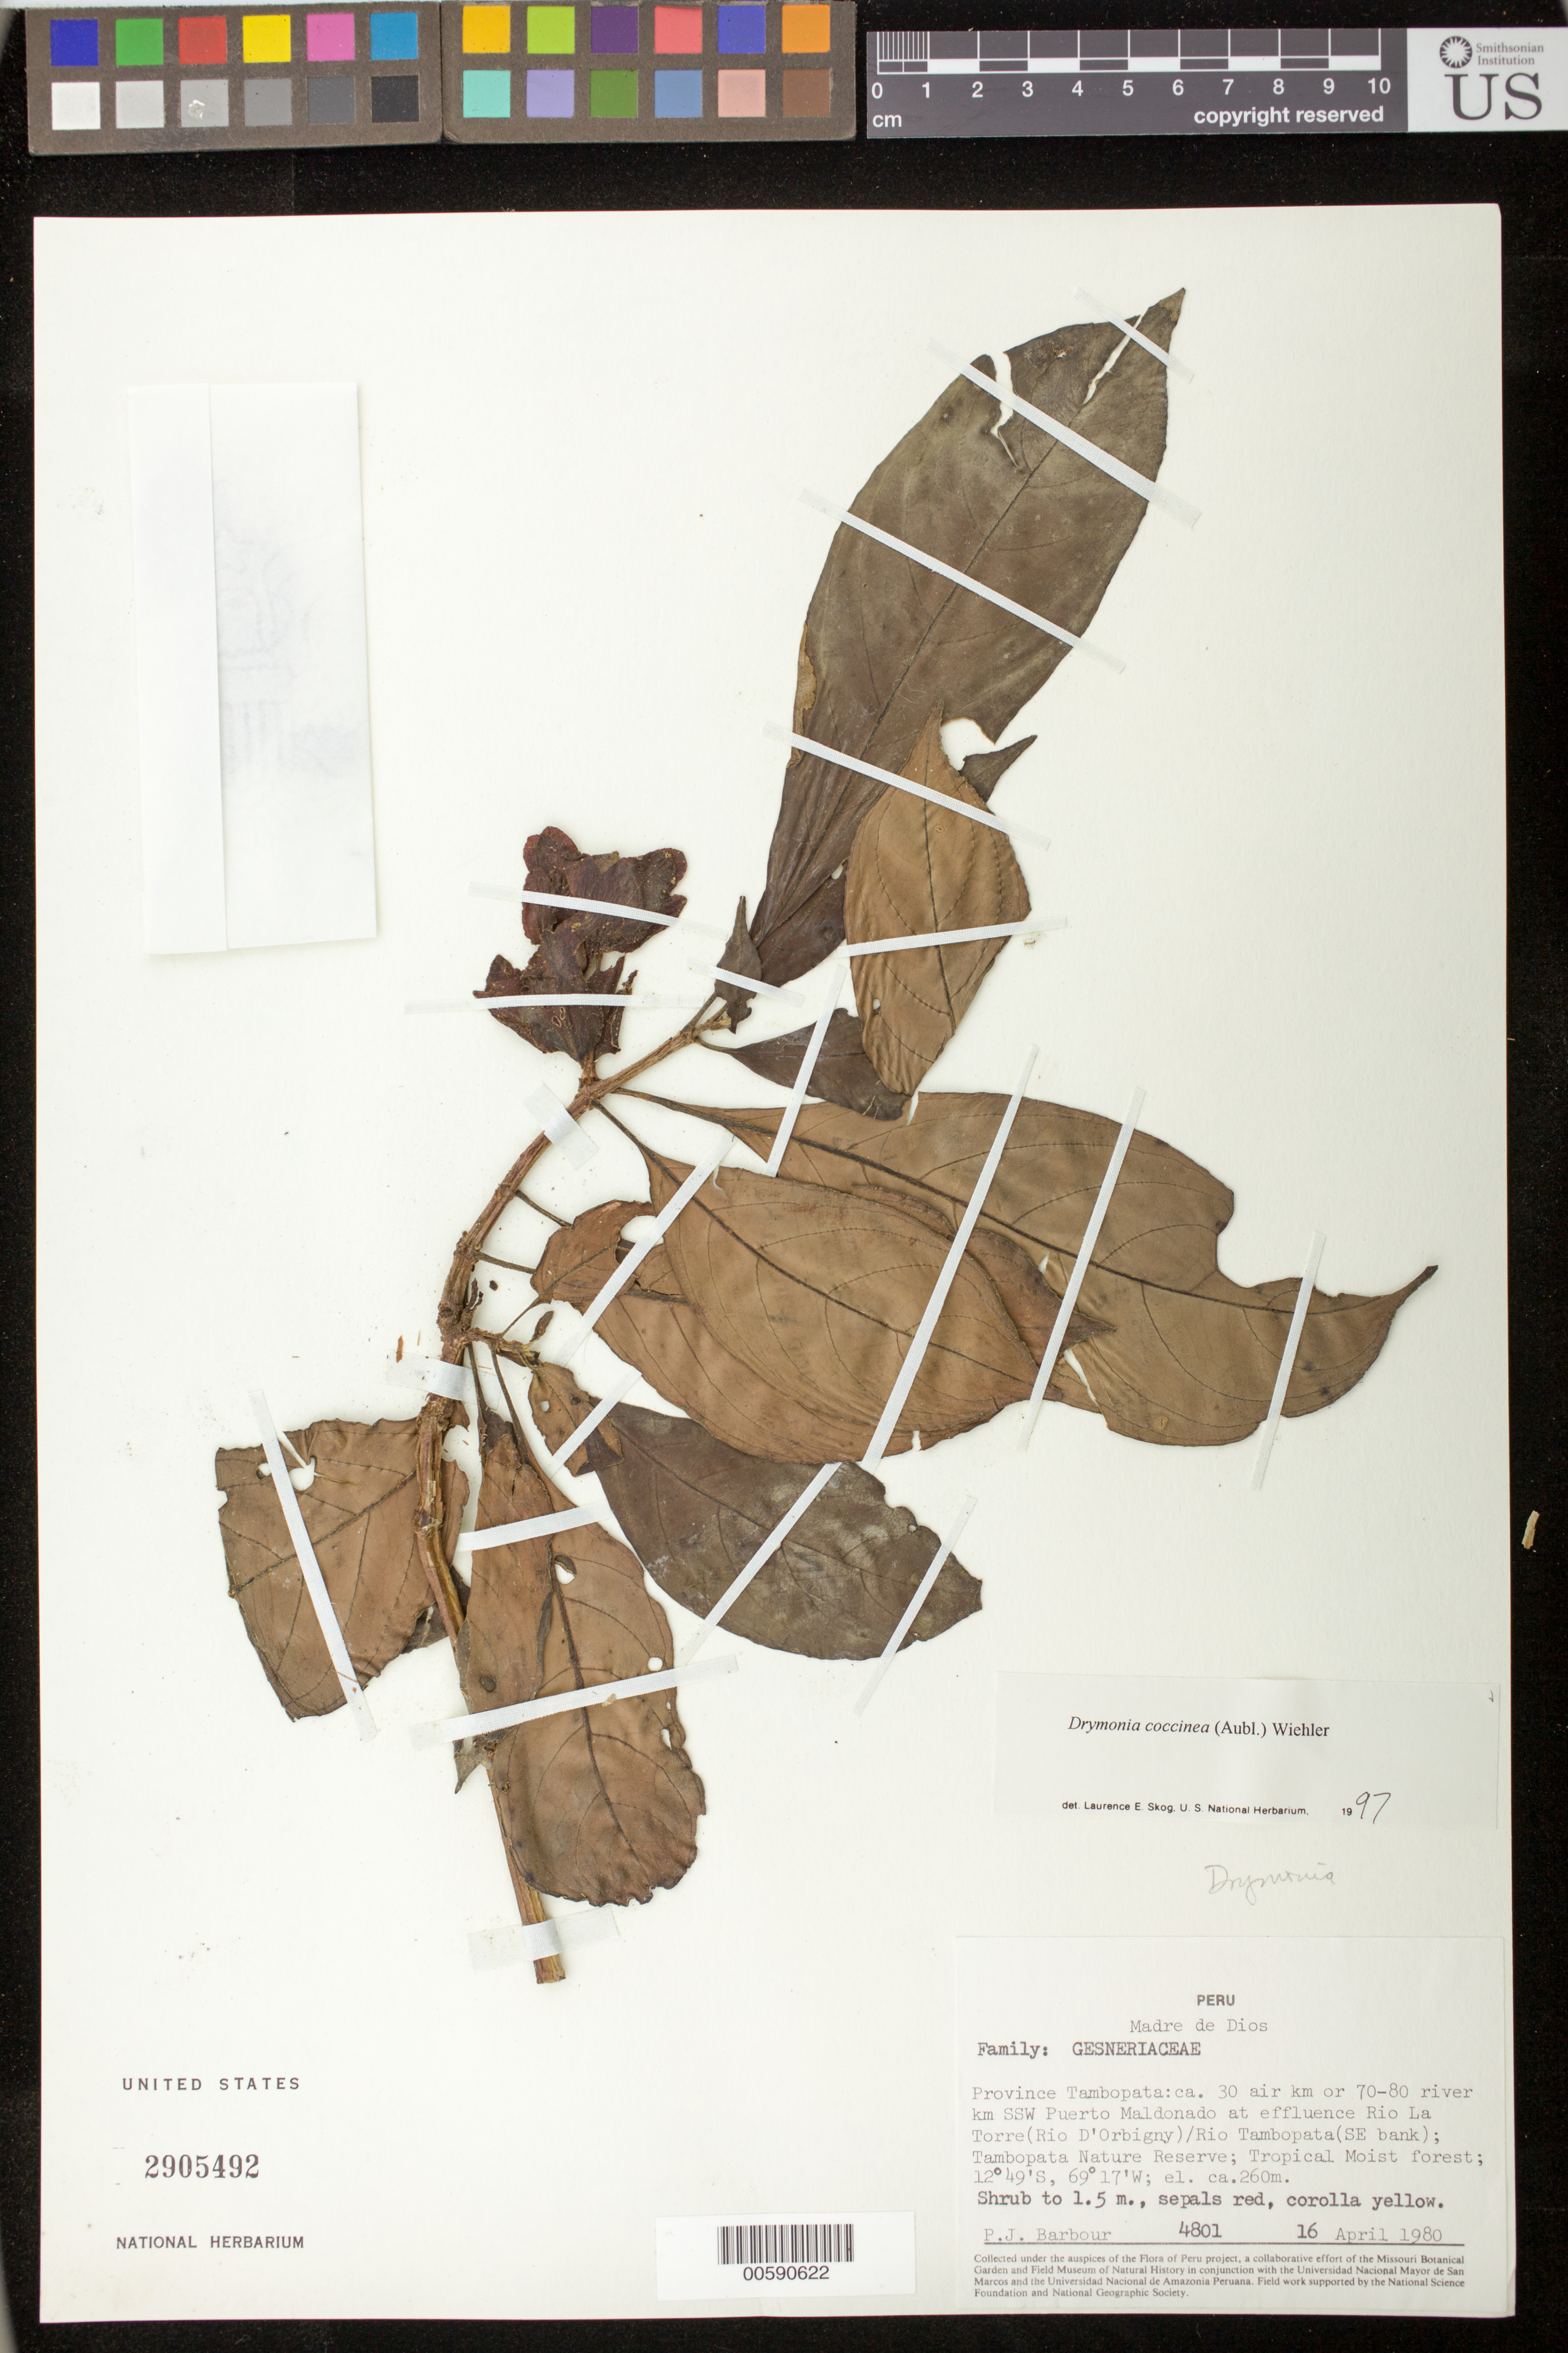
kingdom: Plantae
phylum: Tracheophyta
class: Magnoliopsida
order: Lamiales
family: Gesneriaceae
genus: Drymonia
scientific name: Drymonia coccinea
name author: (Aubl.) Wiehler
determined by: Skog, Laurence E.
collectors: P. Barbour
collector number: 4801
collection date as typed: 16 Apr 1980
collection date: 1980-04-16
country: Peru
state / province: Madre de Dios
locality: Prov. Tambopata; ca. 30 air km or 70-80 river km SSW Puerto Maldonado at effluence Rio La Torre (Rio D'Orbigny)/Rio Tambopata (SE bank); Tambopata Nature Reserve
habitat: Tropical moist forest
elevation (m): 260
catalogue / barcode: US 2905492